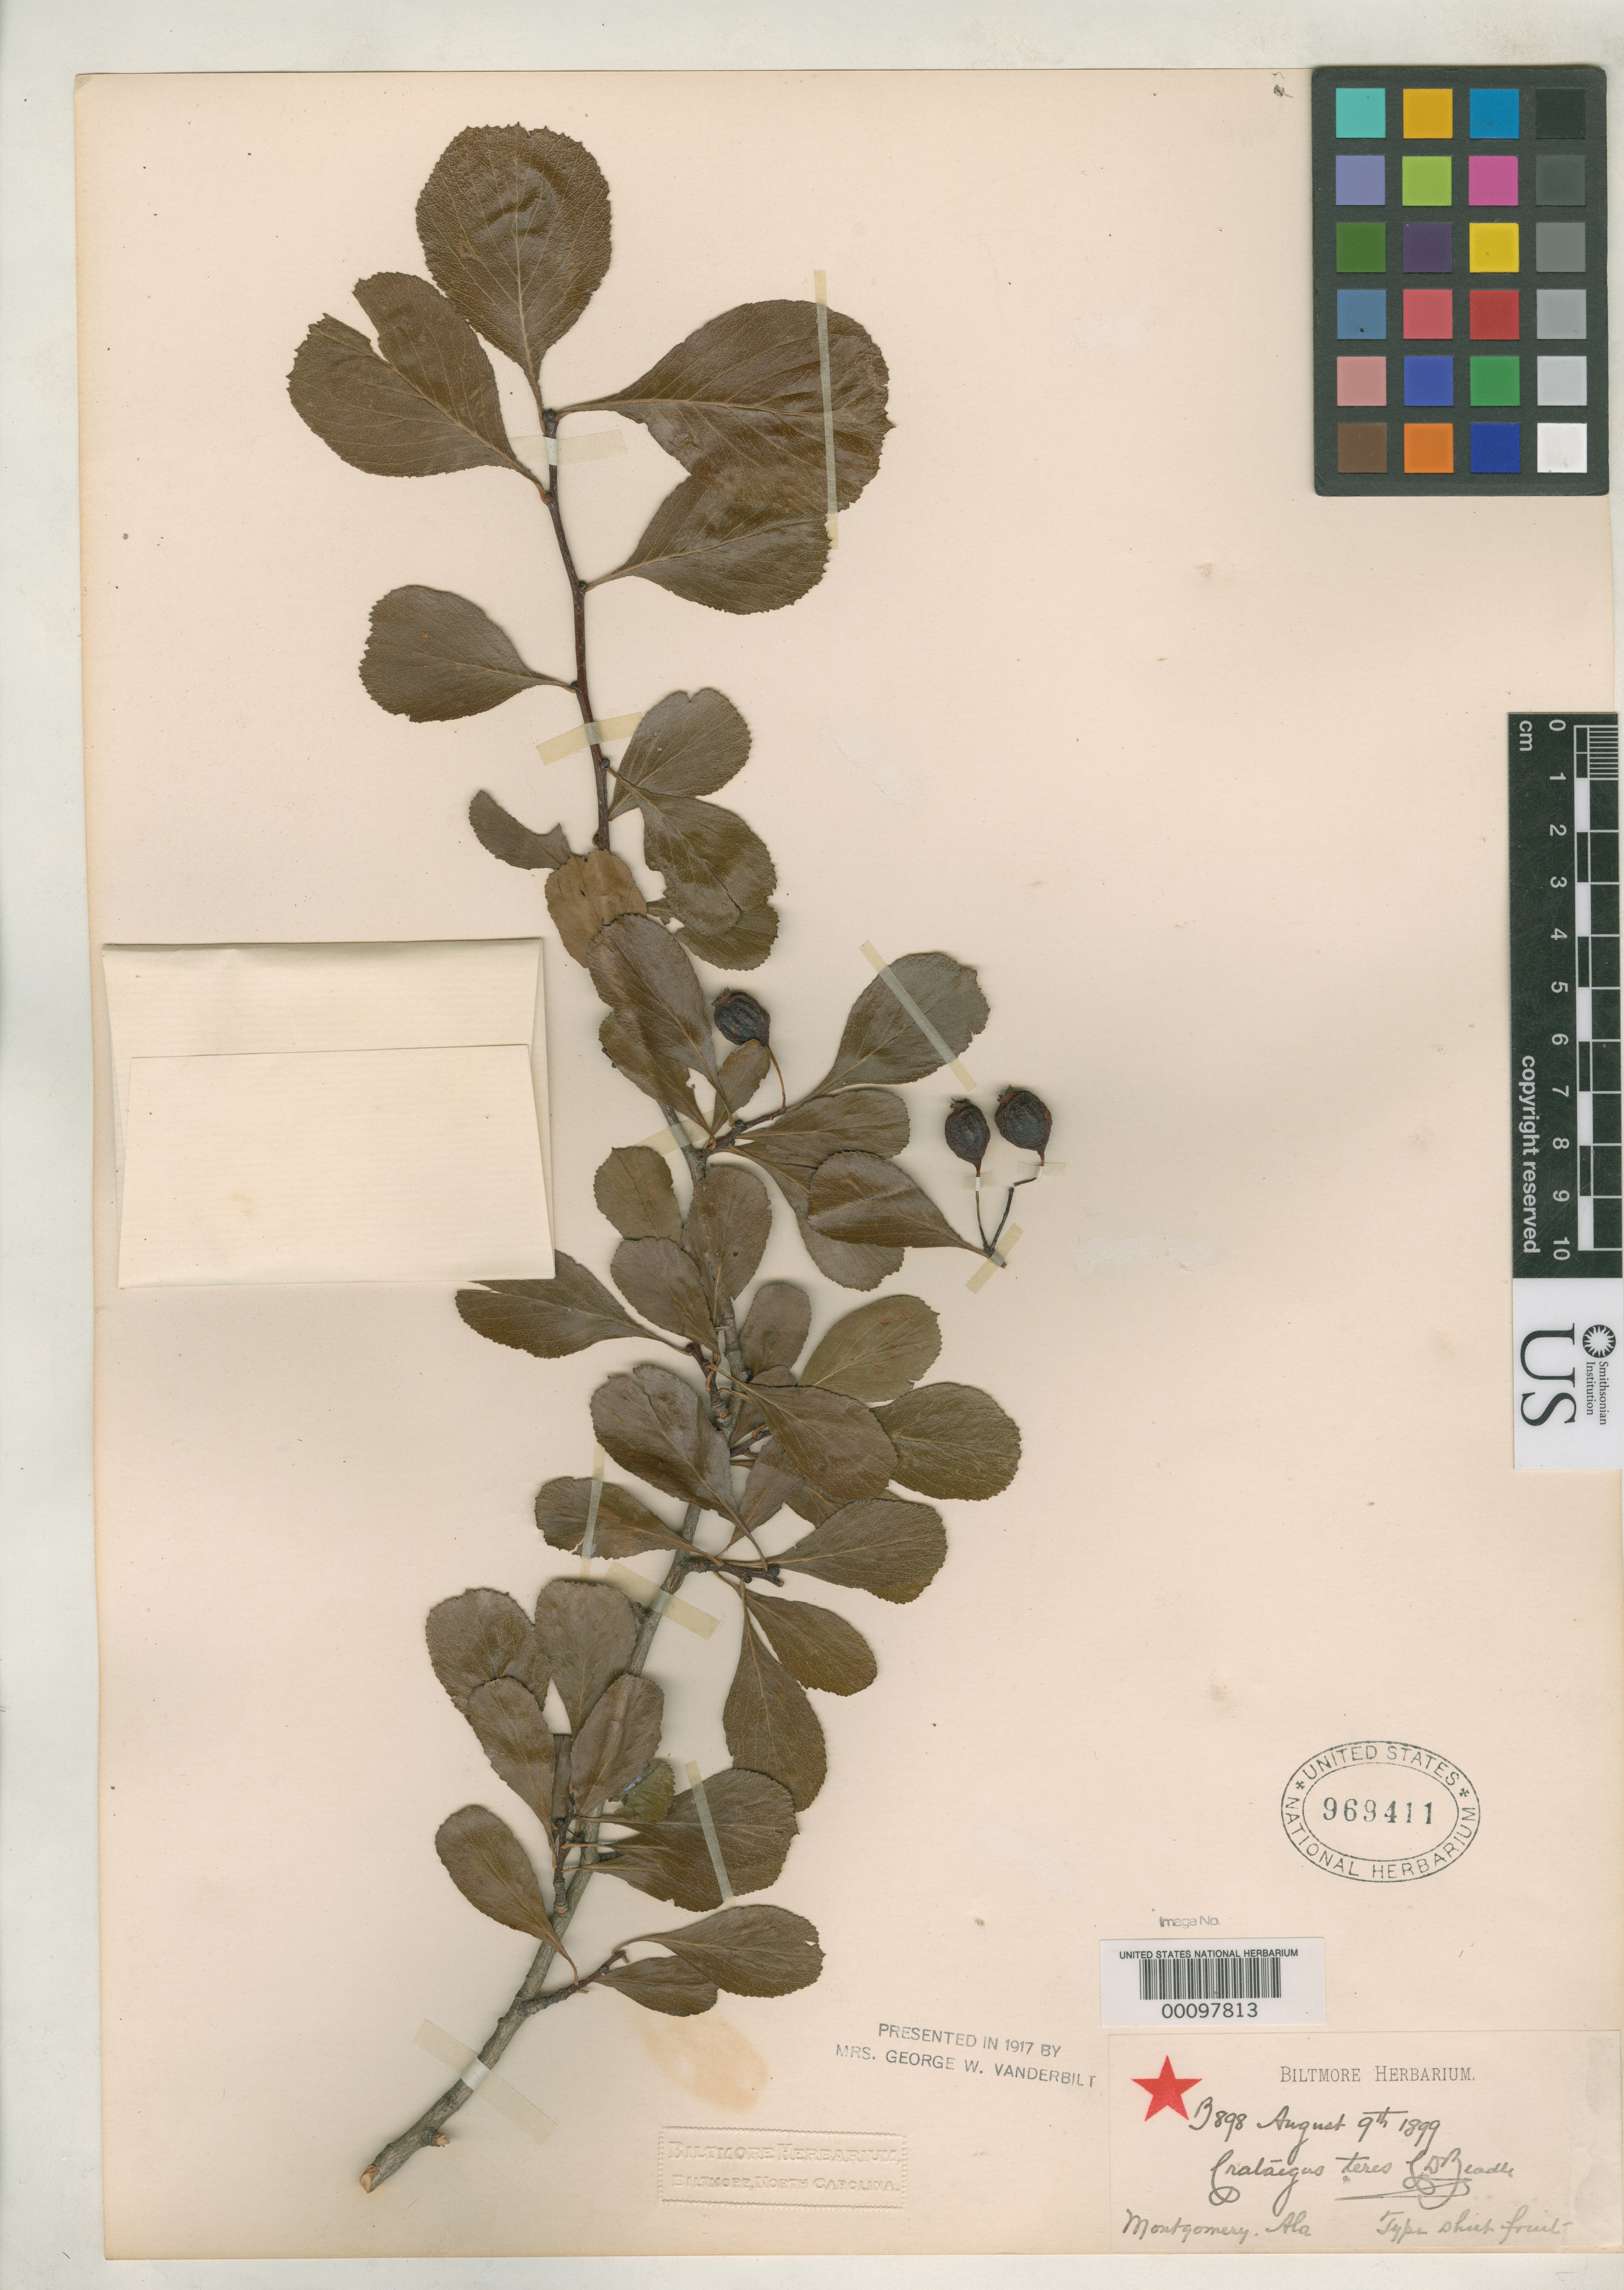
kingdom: Plantae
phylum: Tracheophyta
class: Magnoliopsida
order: Rosales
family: Rosaceae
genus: Crataegus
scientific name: Crataegus teres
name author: Beadle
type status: Syntype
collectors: ex herb. Biltmore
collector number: B 2169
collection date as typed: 15 Apr 1900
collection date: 1900-04-15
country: United States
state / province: Alabama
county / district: Montgomery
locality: Near Montgomery.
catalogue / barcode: US 969411